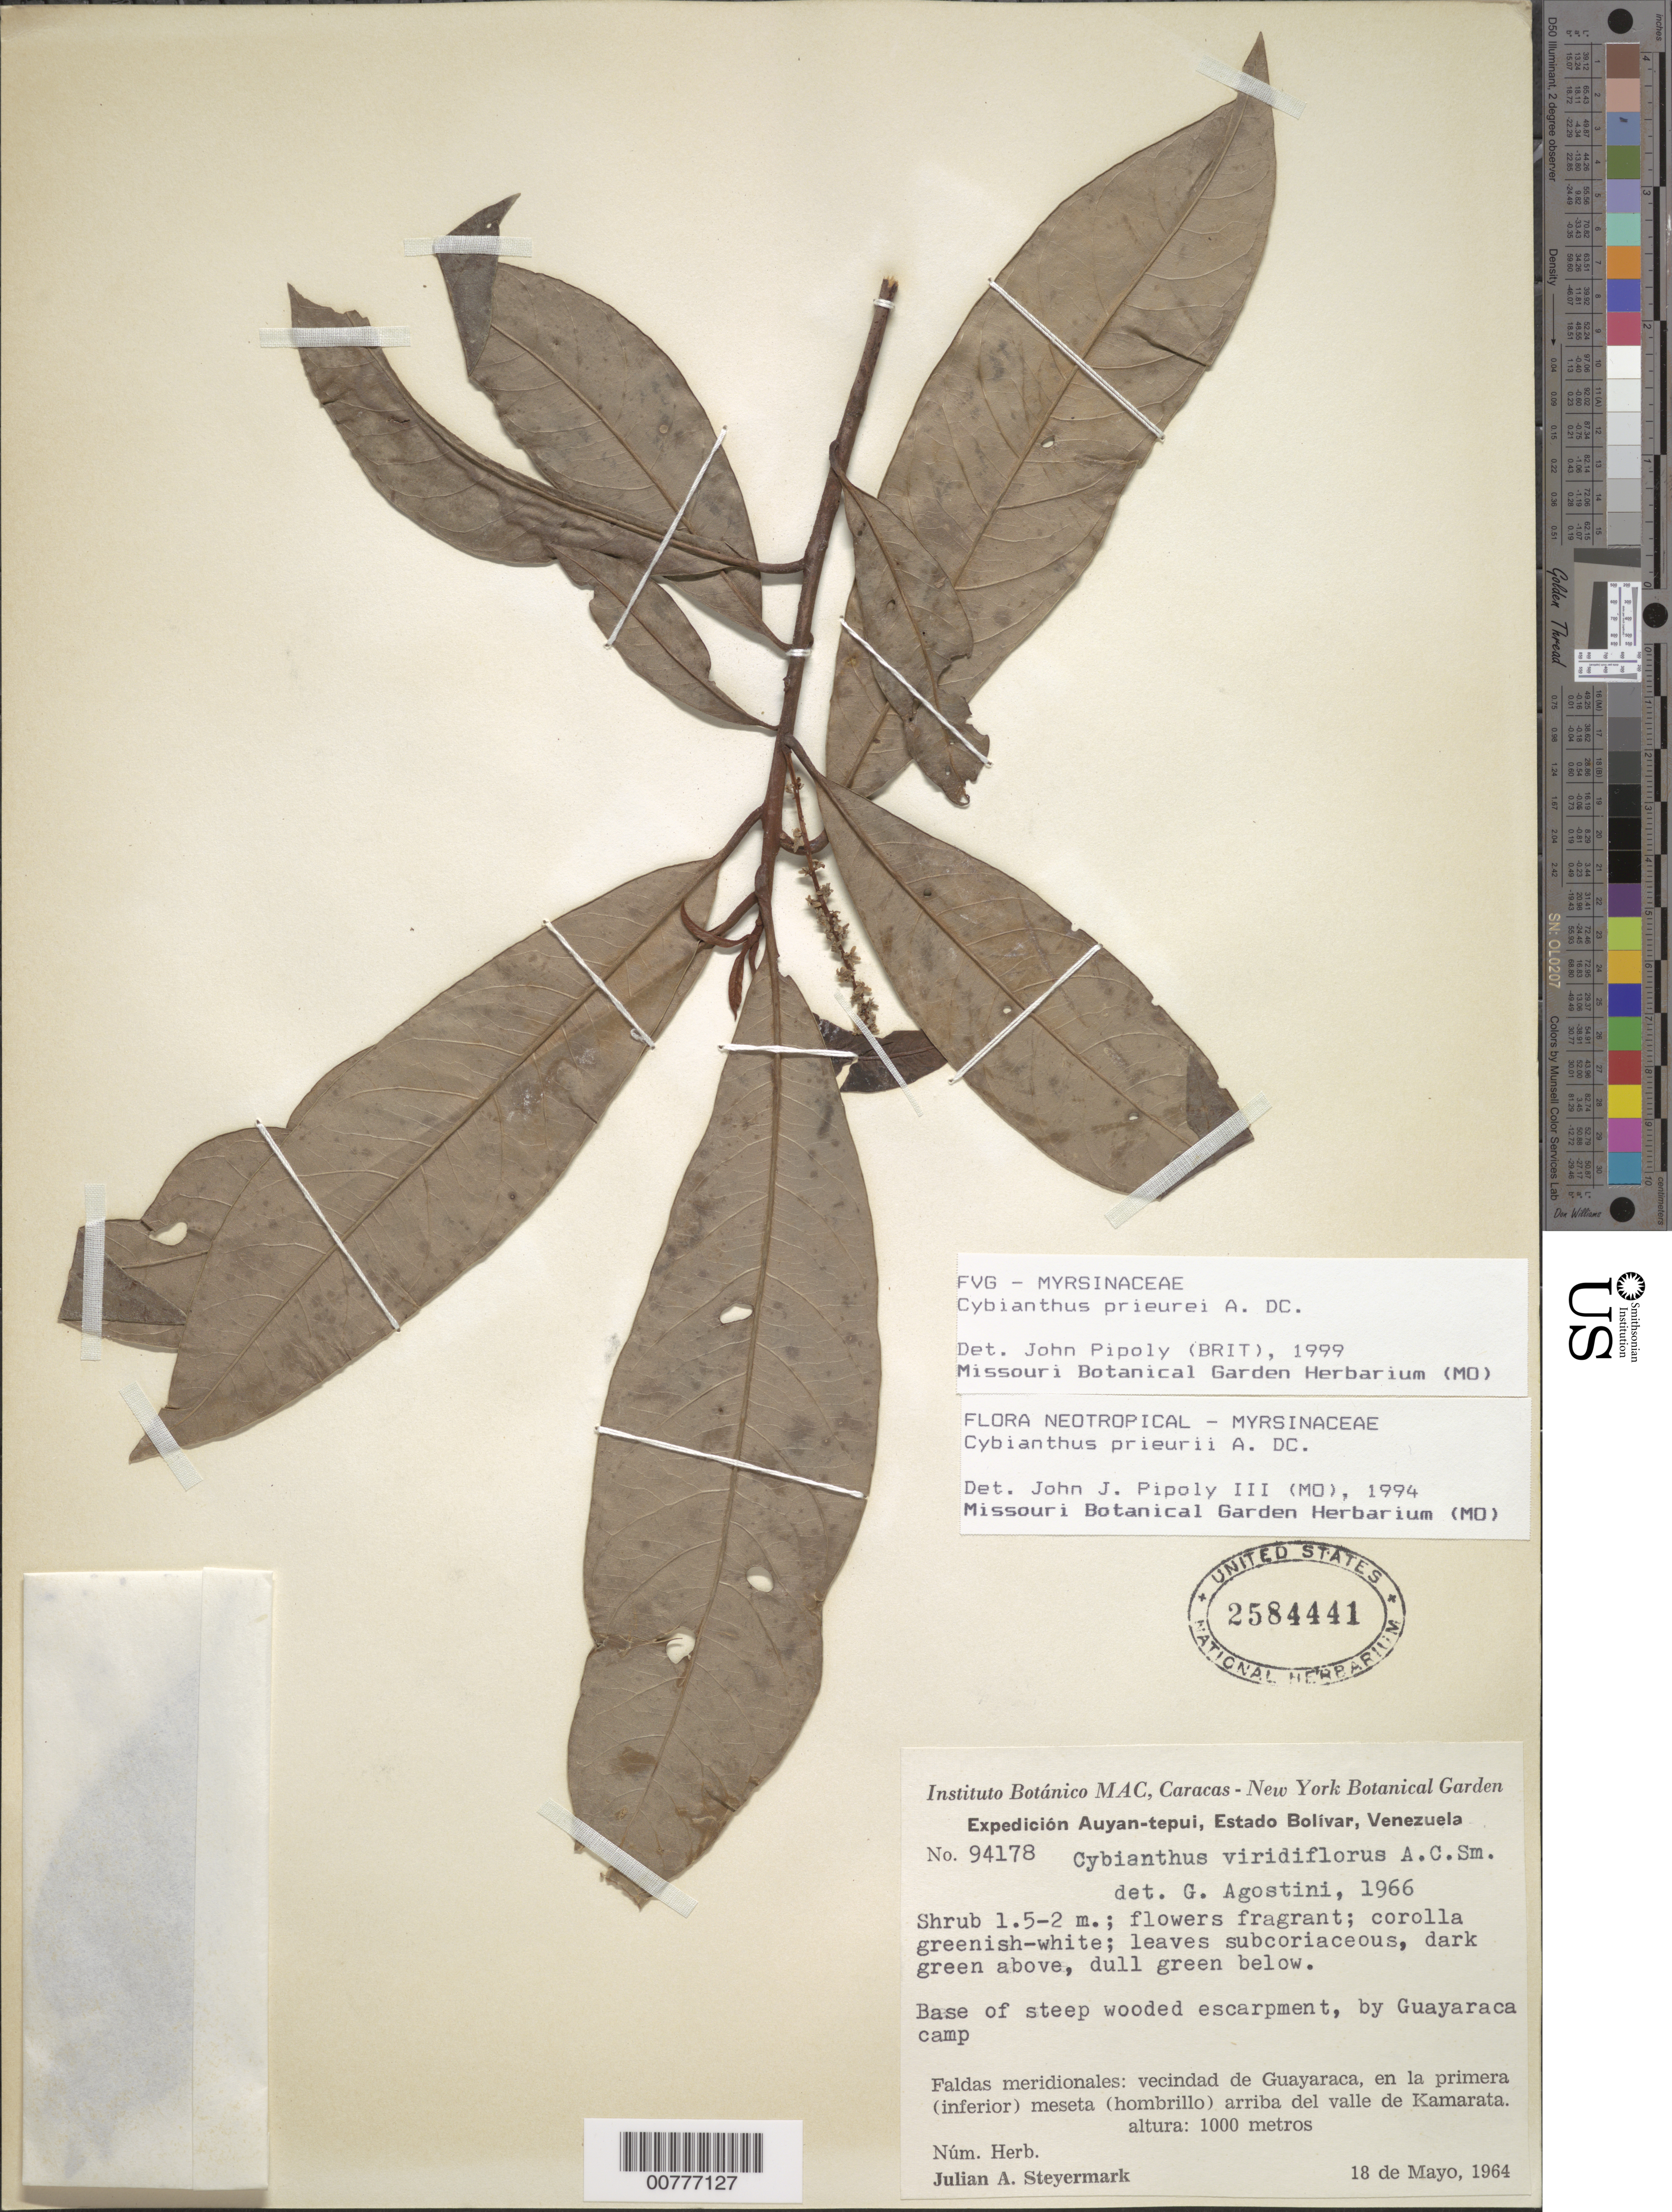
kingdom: Plantae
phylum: Tracheophyta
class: Magnoliopsida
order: Ericales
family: Primulaceae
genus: Cybianthus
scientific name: Cybianthus prieurii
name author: A. DC.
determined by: Pipoly, J. J., III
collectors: J. Steyermark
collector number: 94178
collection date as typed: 18-May-64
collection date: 1964-05-18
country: Venezuela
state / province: Bolívar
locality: Auyan-tepuí, Guayaraca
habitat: Base of steep wooded escarpment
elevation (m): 1000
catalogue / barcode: US 2584441